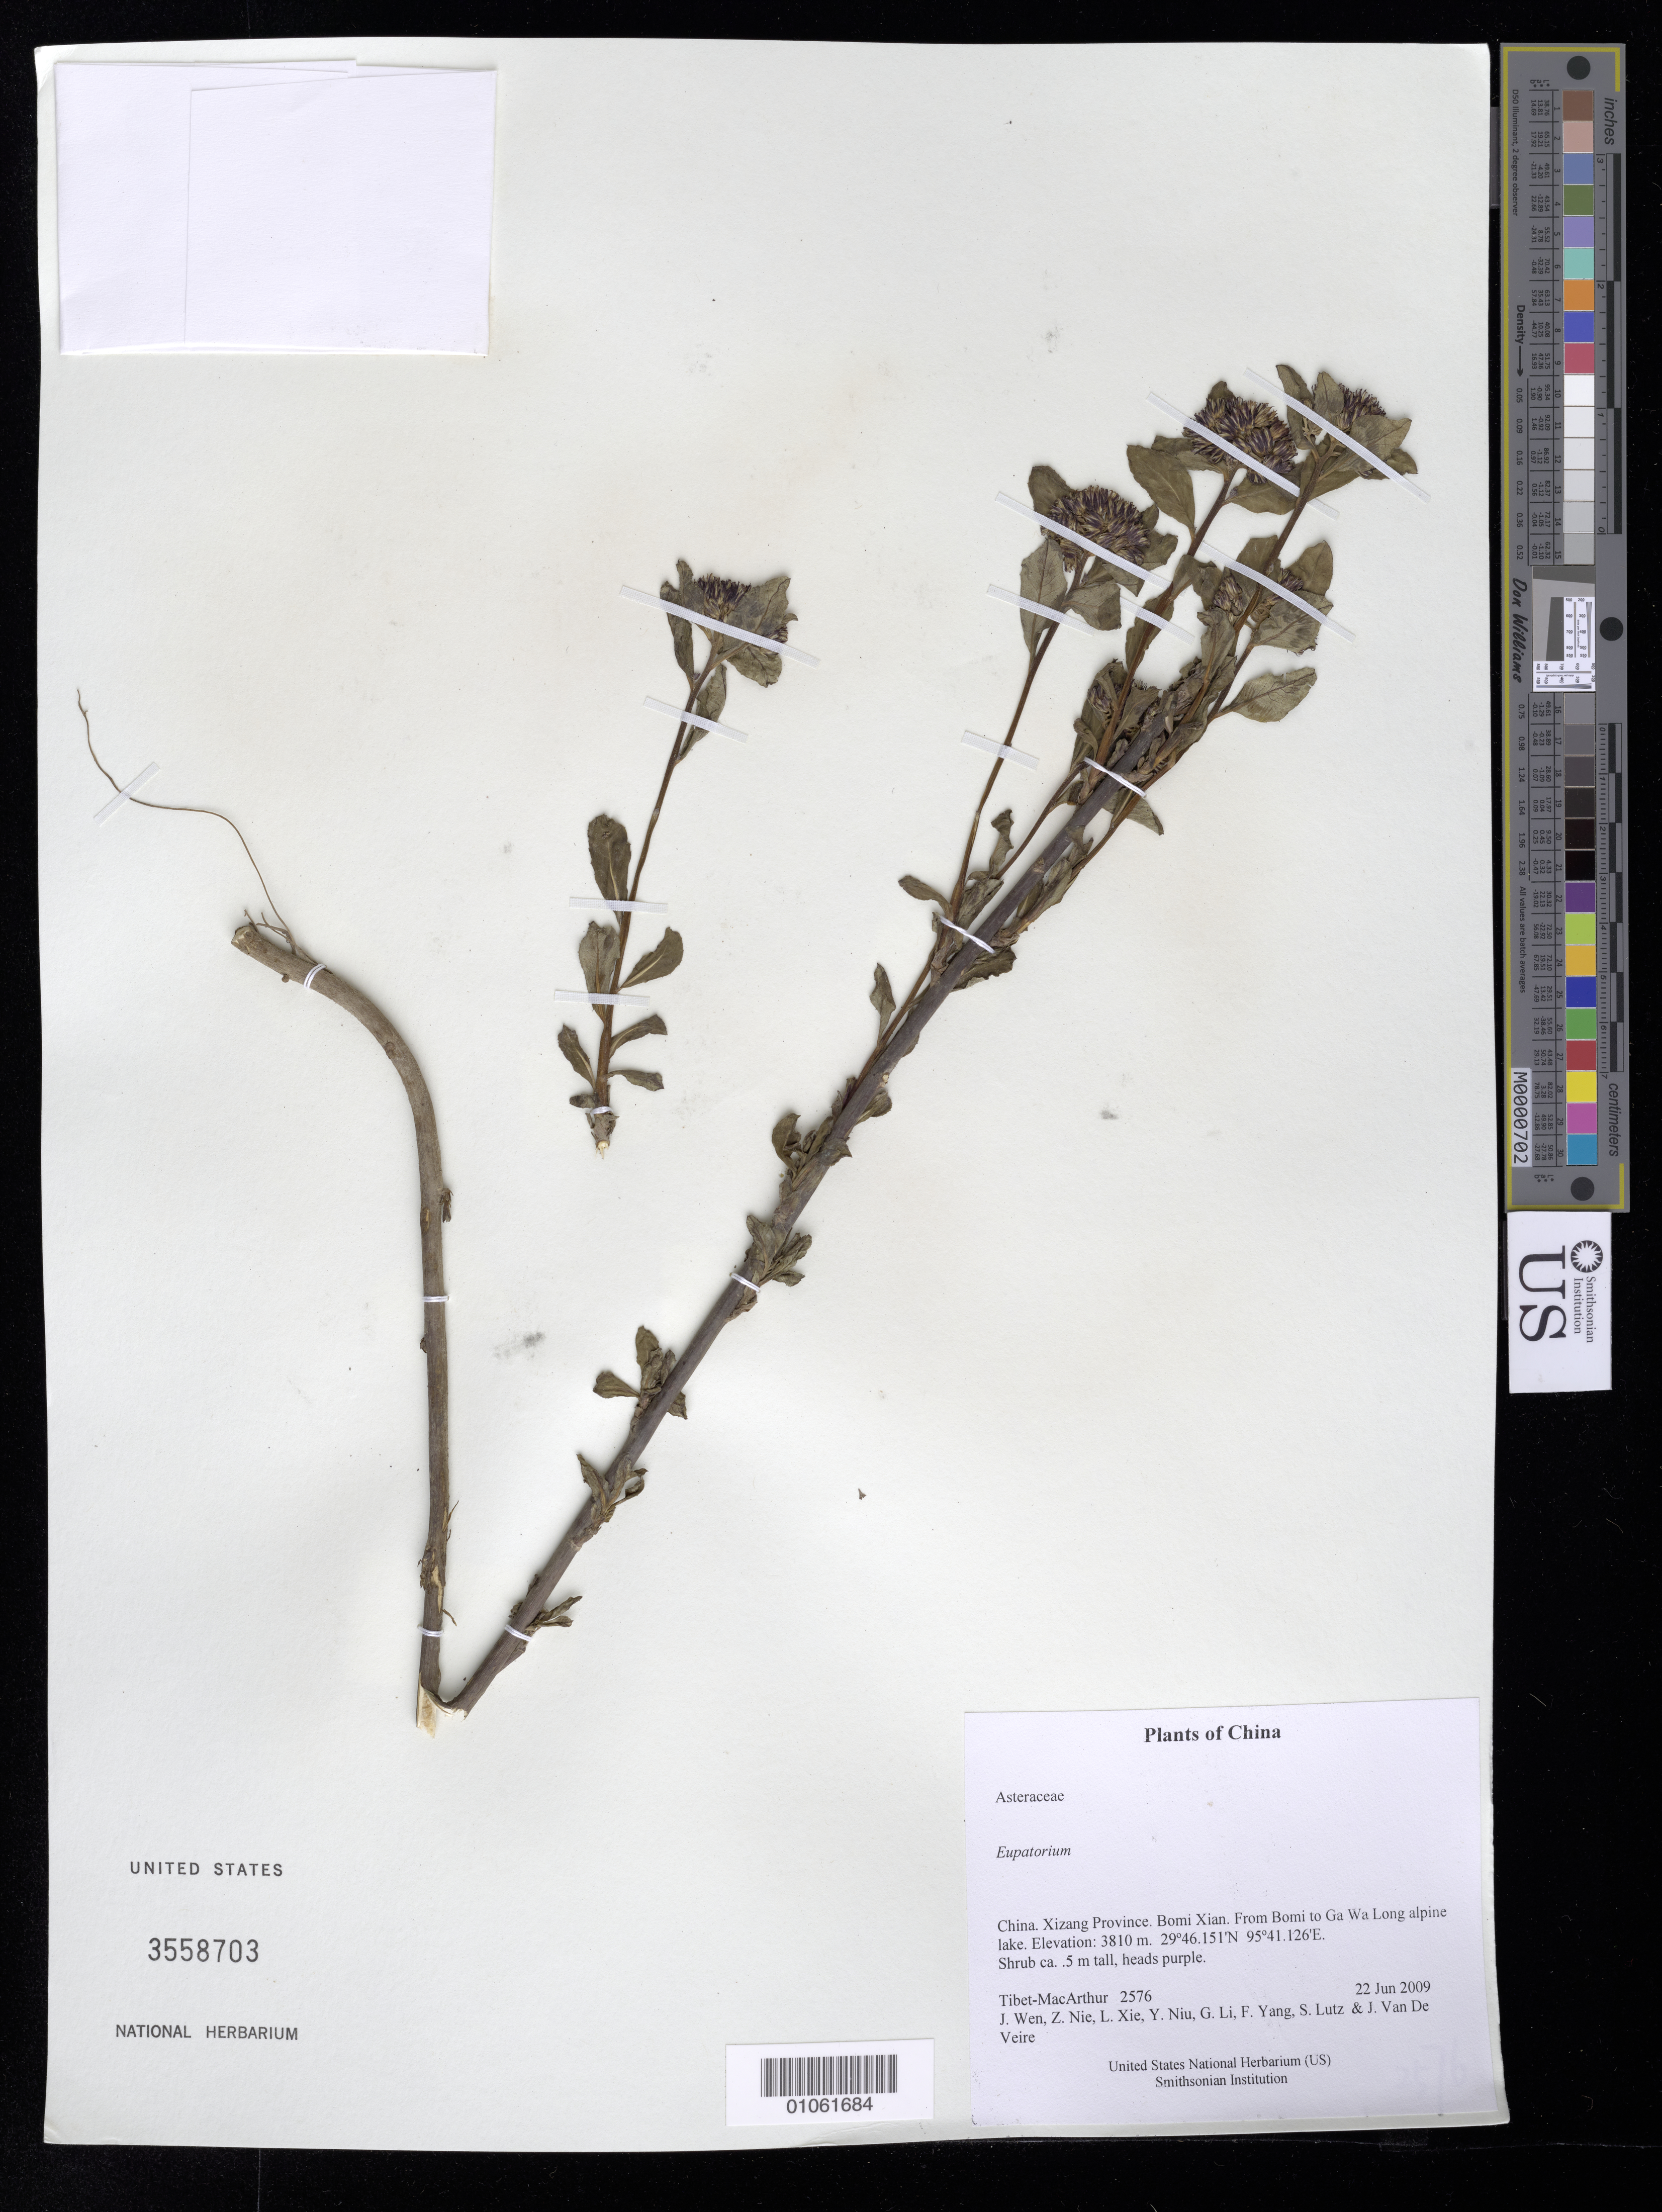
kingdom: Plantae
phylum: Tracheophyta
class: Magnoliopsida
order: Asterales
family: Asteraceae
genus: Eupatorium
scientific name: Eupatorium sp.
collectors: Tibet-MacArthur, J. Wen, Z. Nie, L. Xie, Y. Niu, G. Li, F. Yang, S. Lutz & J. Van De Veire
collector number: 2576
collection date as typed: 22 Jun 2009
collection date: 2009-06-22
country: China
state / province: Xizang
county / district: Bomi Xian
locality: From Bomi to Ga Wa Long alpine lake.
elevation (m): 3810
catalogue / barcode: US 3558703